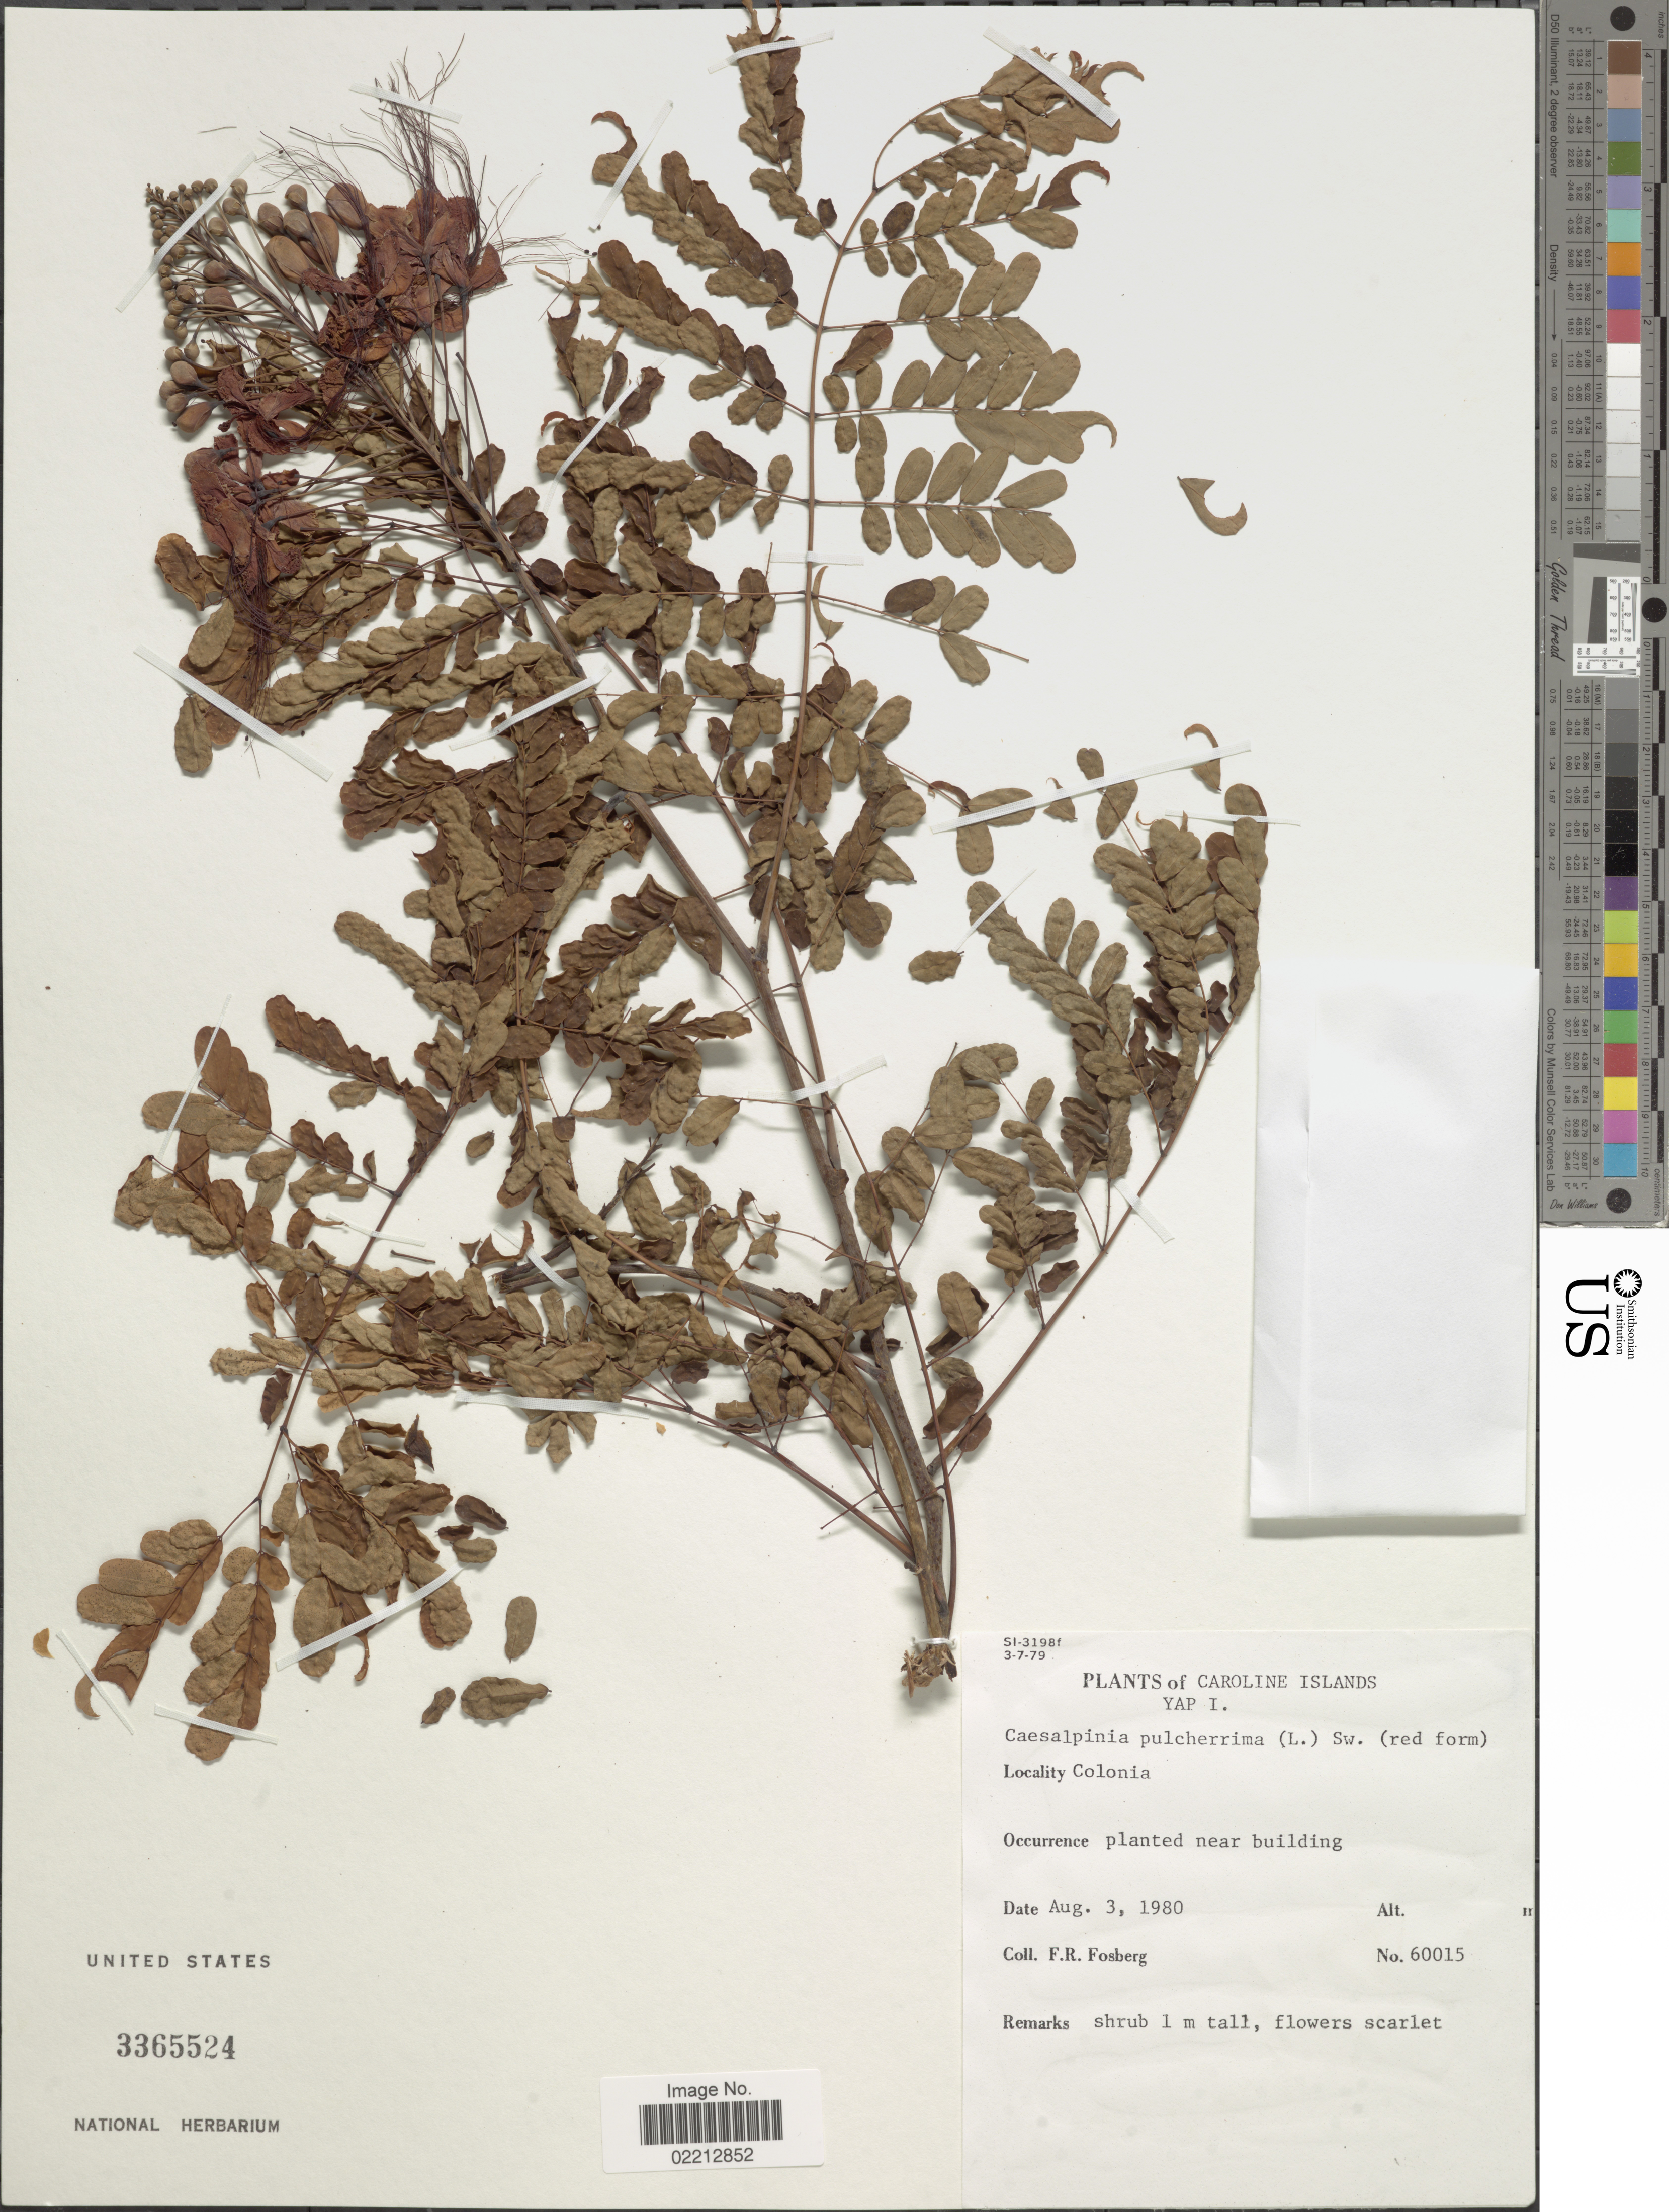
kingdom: Plantae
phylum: Tracheophyta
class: Magnoliopsida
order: Fabales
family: Fabaceae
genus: Caesalpinia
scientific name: Caesalpinia pulcherrima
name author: (L.) Sw.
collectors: F. R. Fosberg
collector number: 60015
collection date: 1980-08-03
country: Micronesia, Federated States of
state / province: Yap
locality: Caroline islands, Colonia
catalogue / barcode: US 3365524